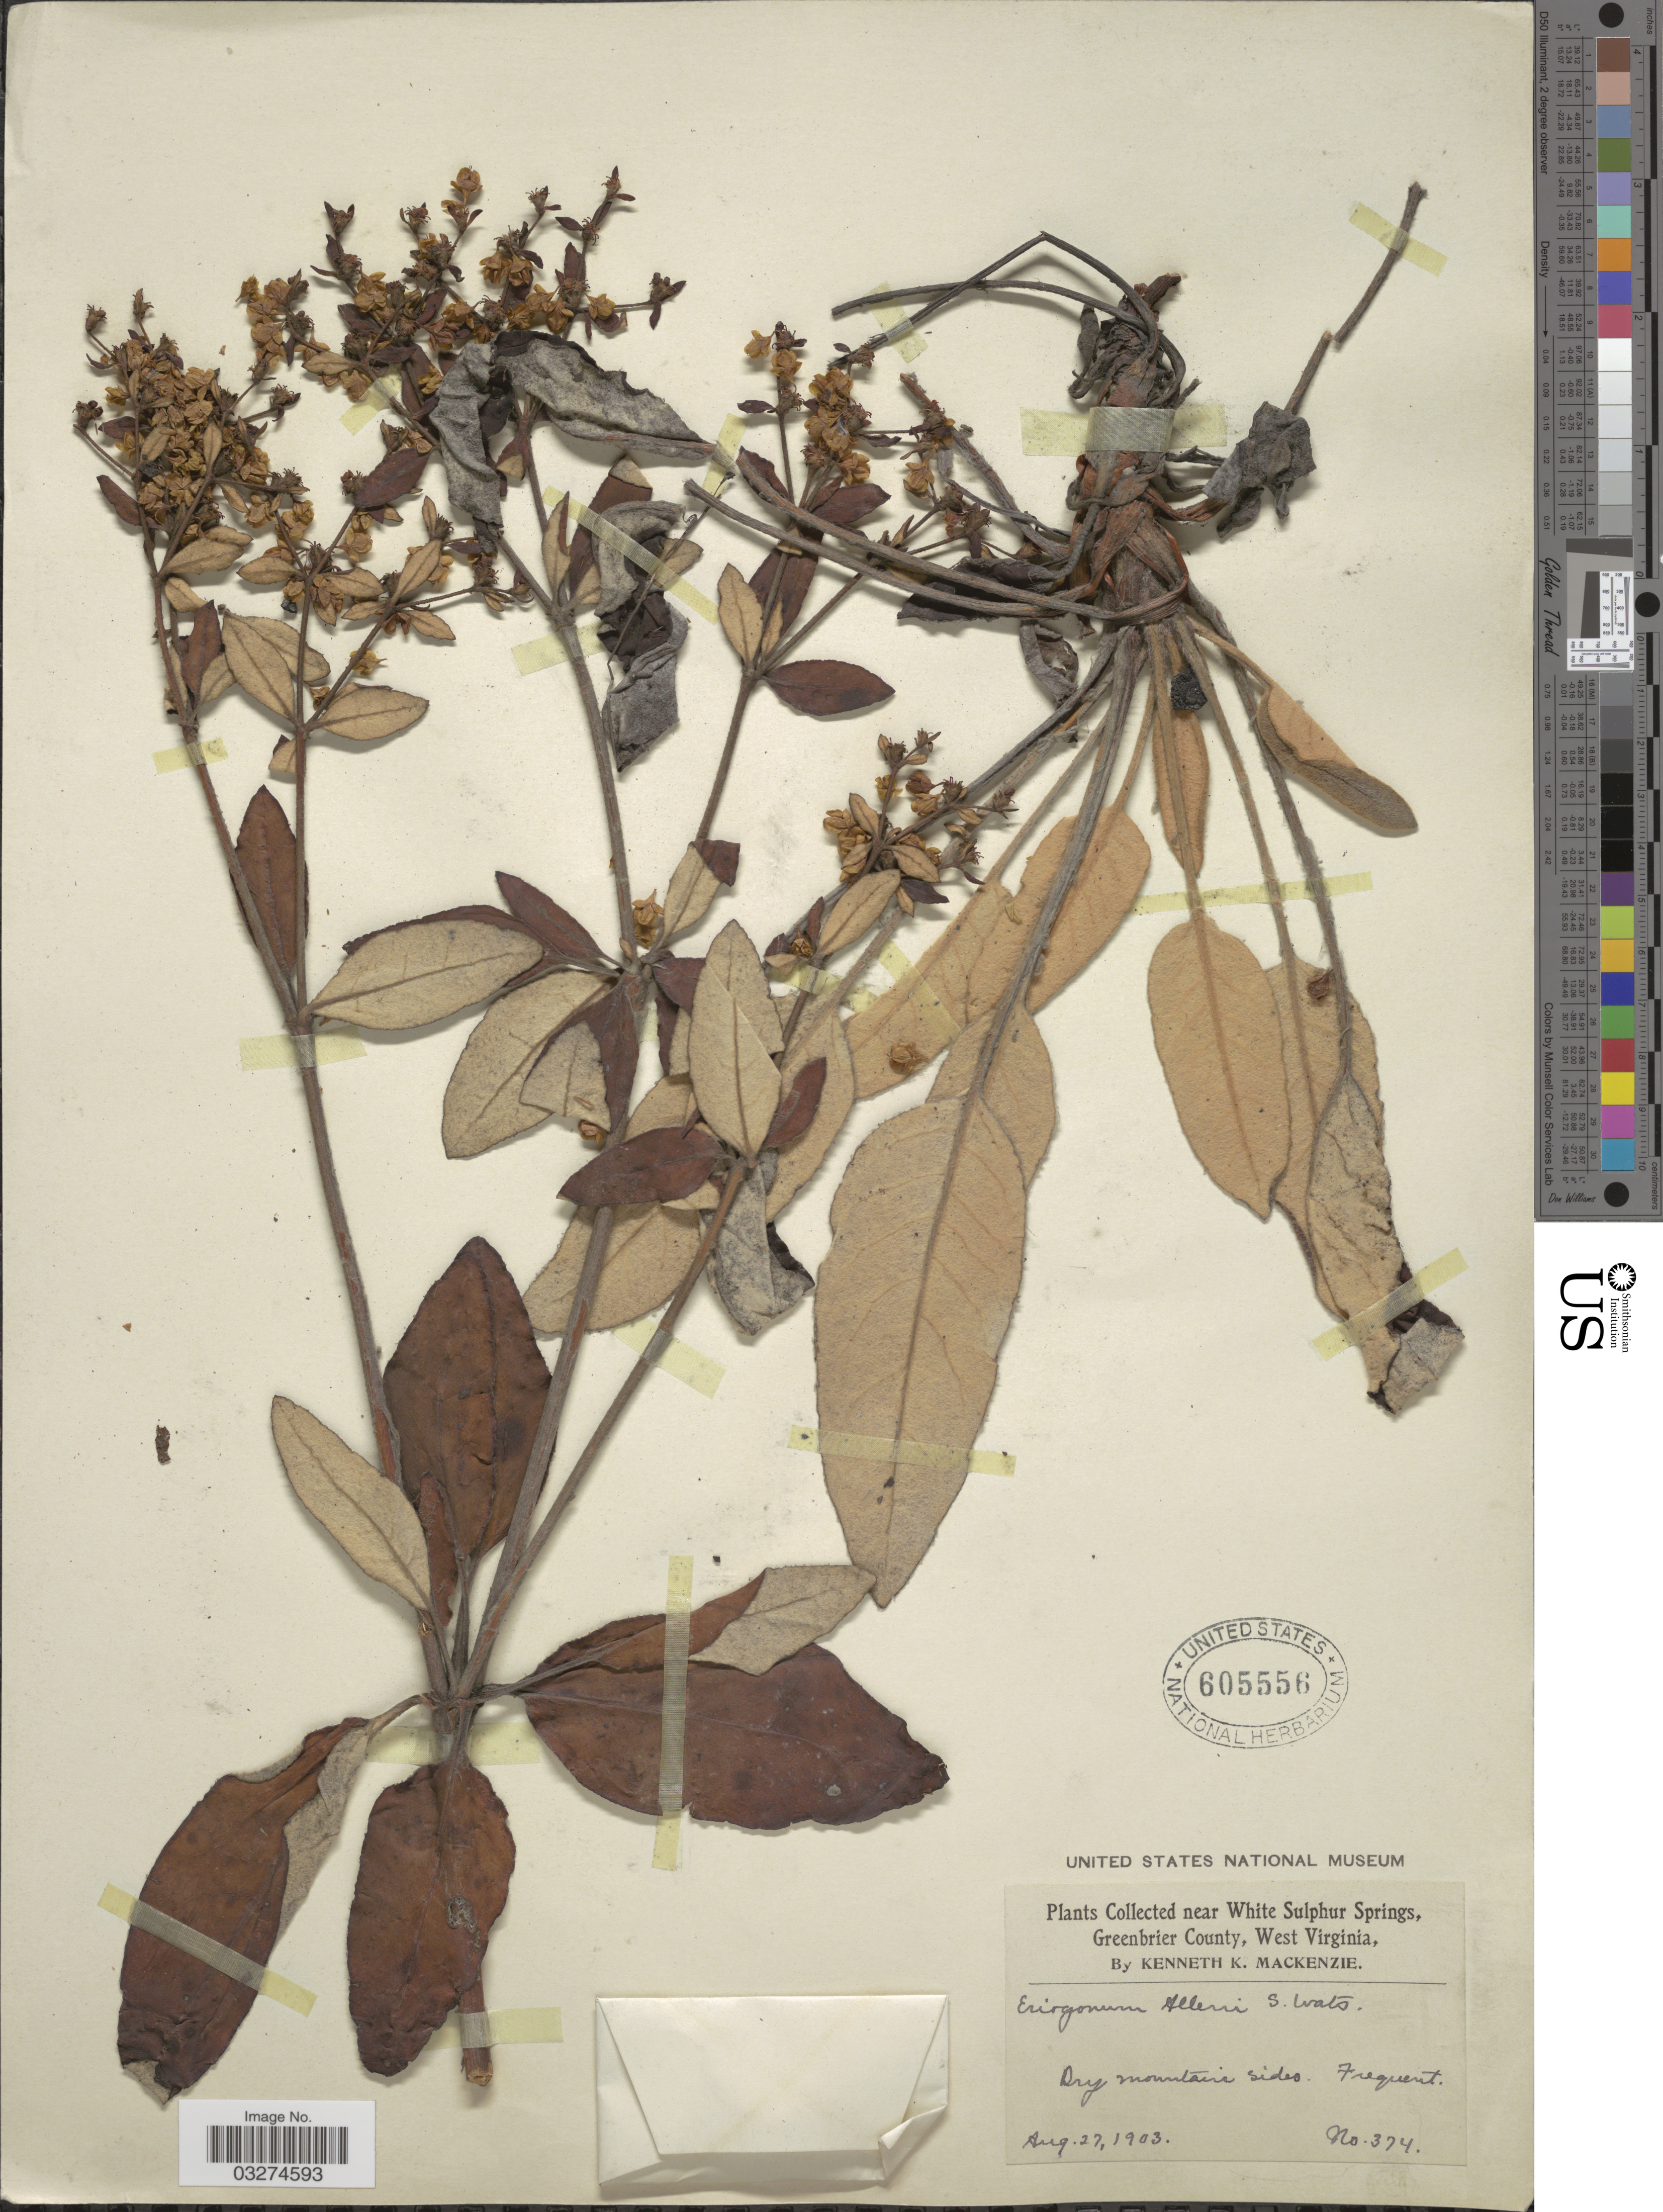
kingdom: Plantae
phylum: Tracheophyta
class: Magnoliopsida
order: Caryophyllales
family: Polygonaceae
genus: Eriogonum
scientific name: Eriogonum alleni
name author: S. Watson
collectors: K. K. Mackenzie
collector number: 374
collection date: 1903-08-27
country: United States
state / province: West Virginia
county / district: Greenbrier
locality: Near White Sulphur Springs, Greenbrier County.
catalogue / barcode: US 605556